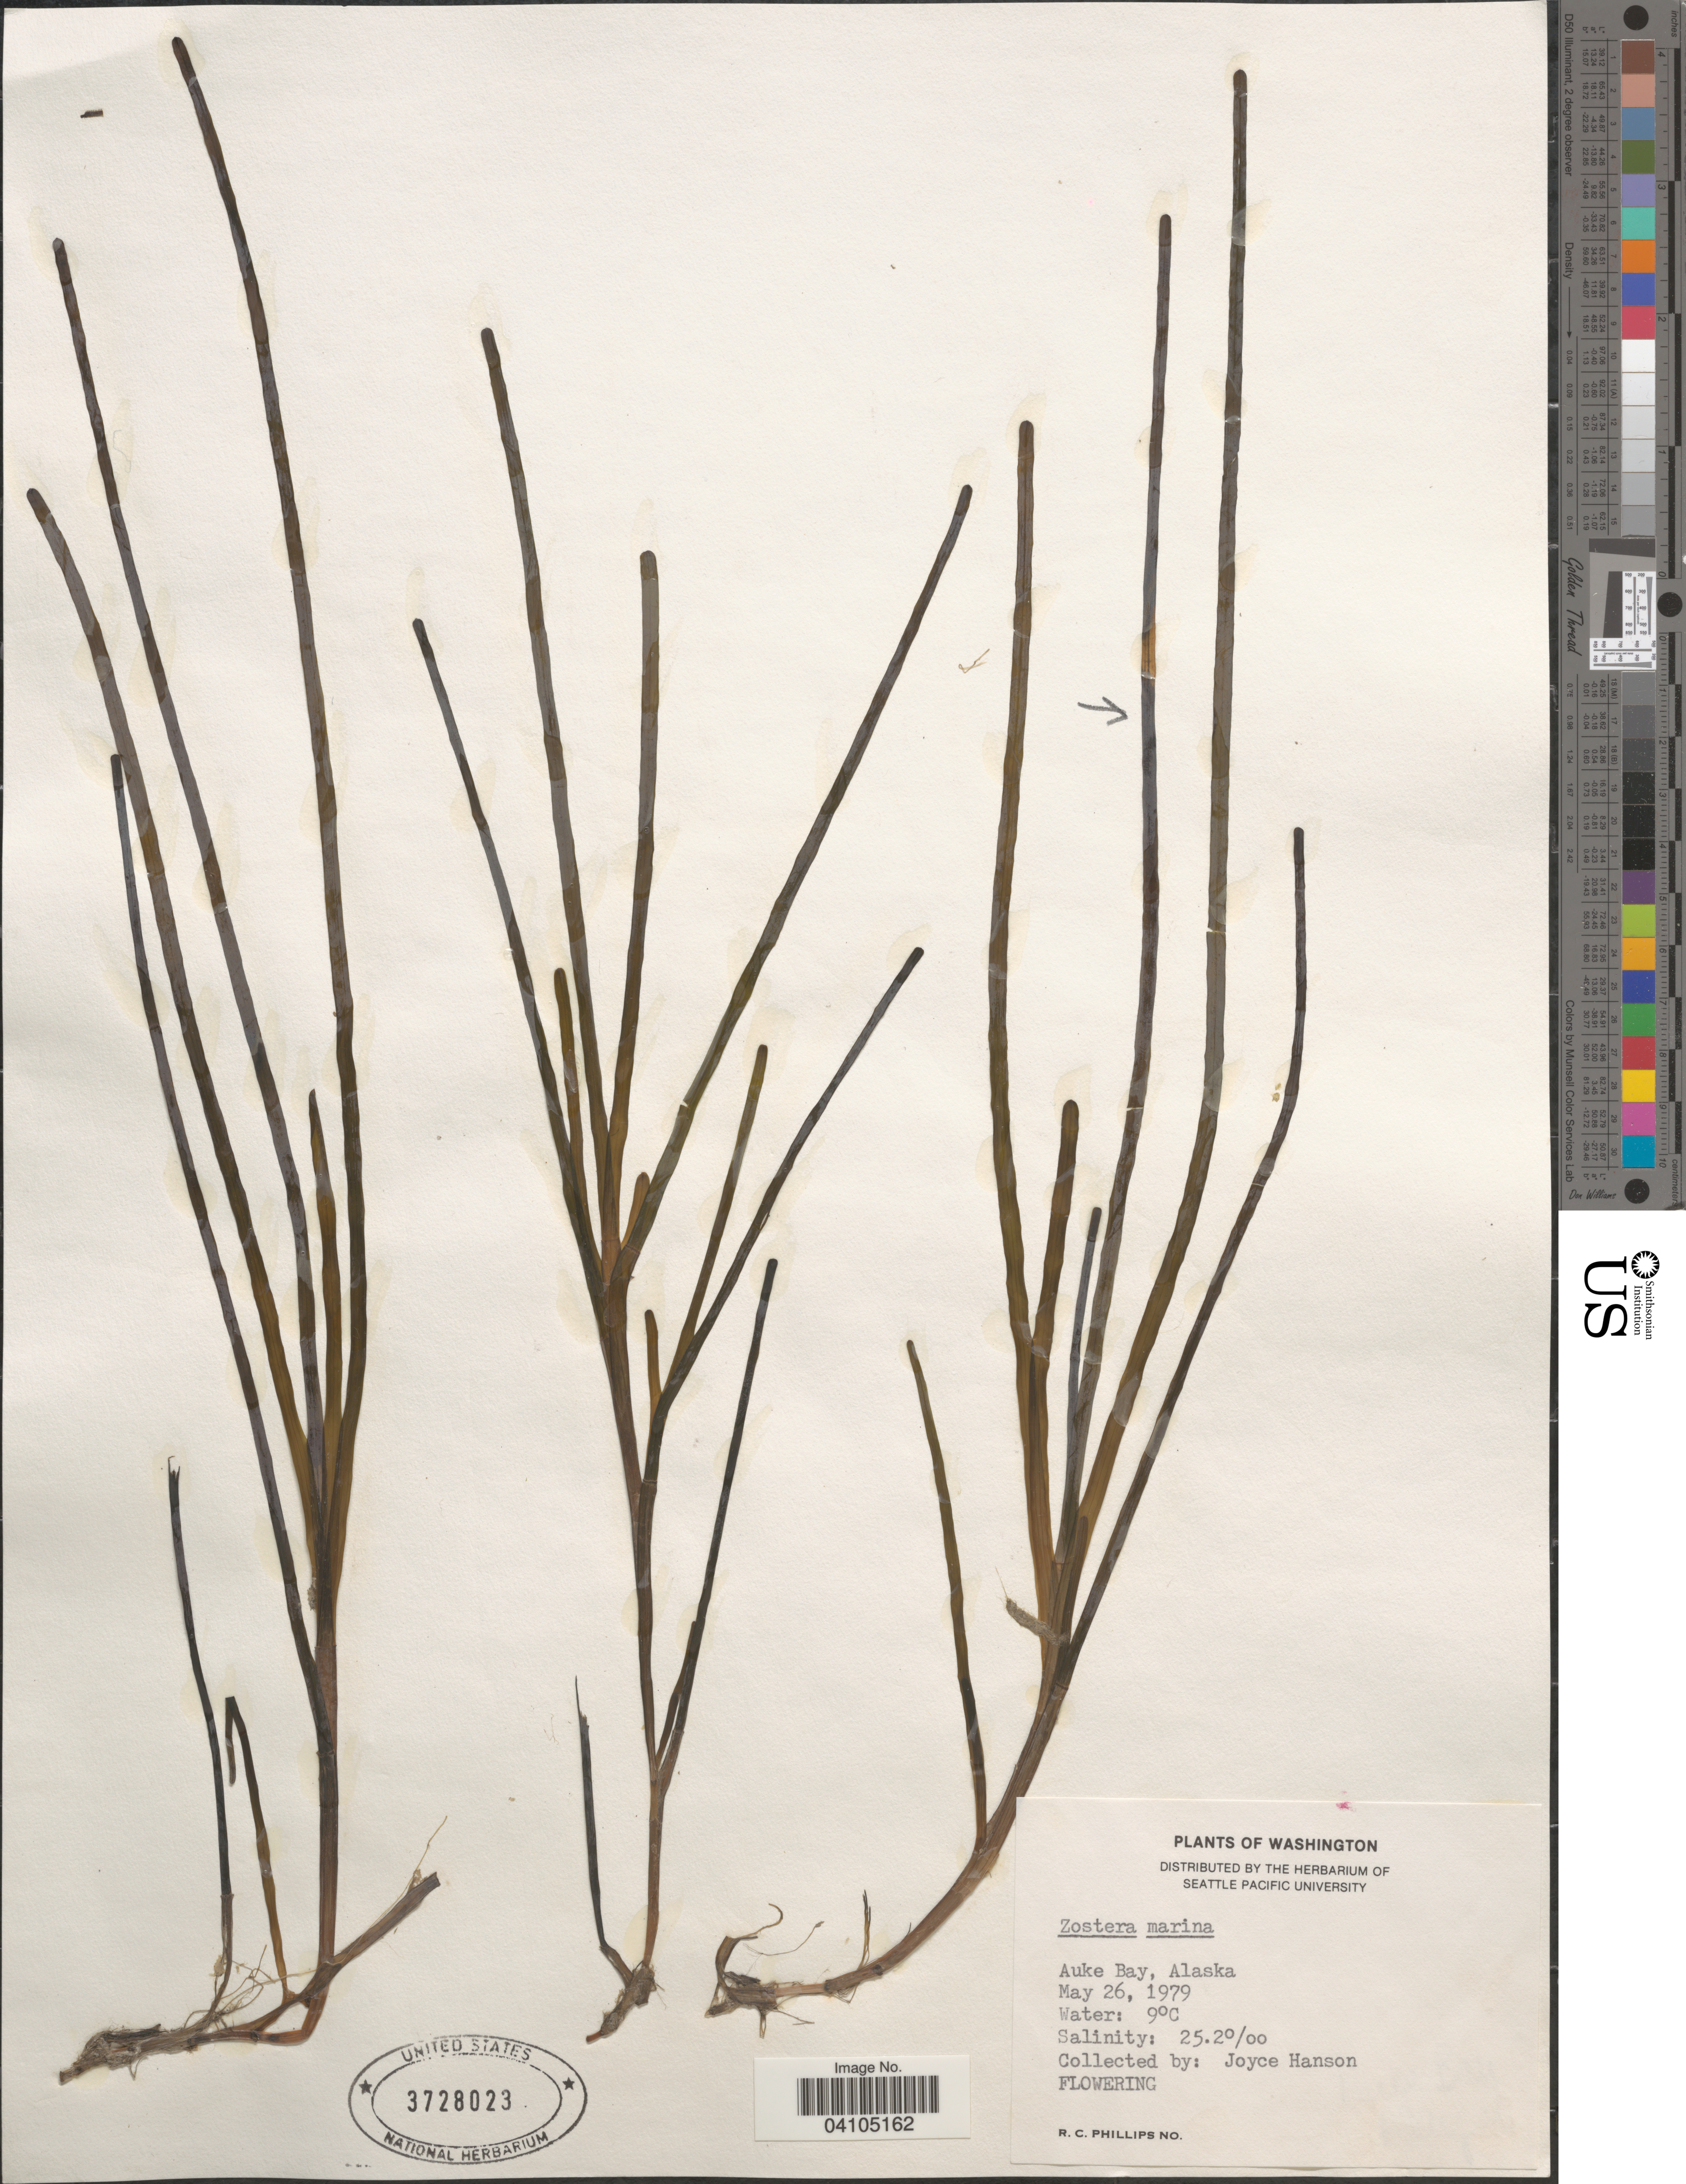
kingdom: Plantae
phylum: Tracheophyta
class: Liliopsida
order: Alismatales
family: Zosteraceae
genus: Zostera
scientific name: Zostera marina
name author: L.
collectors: J. Hanson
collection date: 1979-05-26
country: United States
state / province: Alaska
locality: Auke Bay.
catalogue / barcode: US 3728023